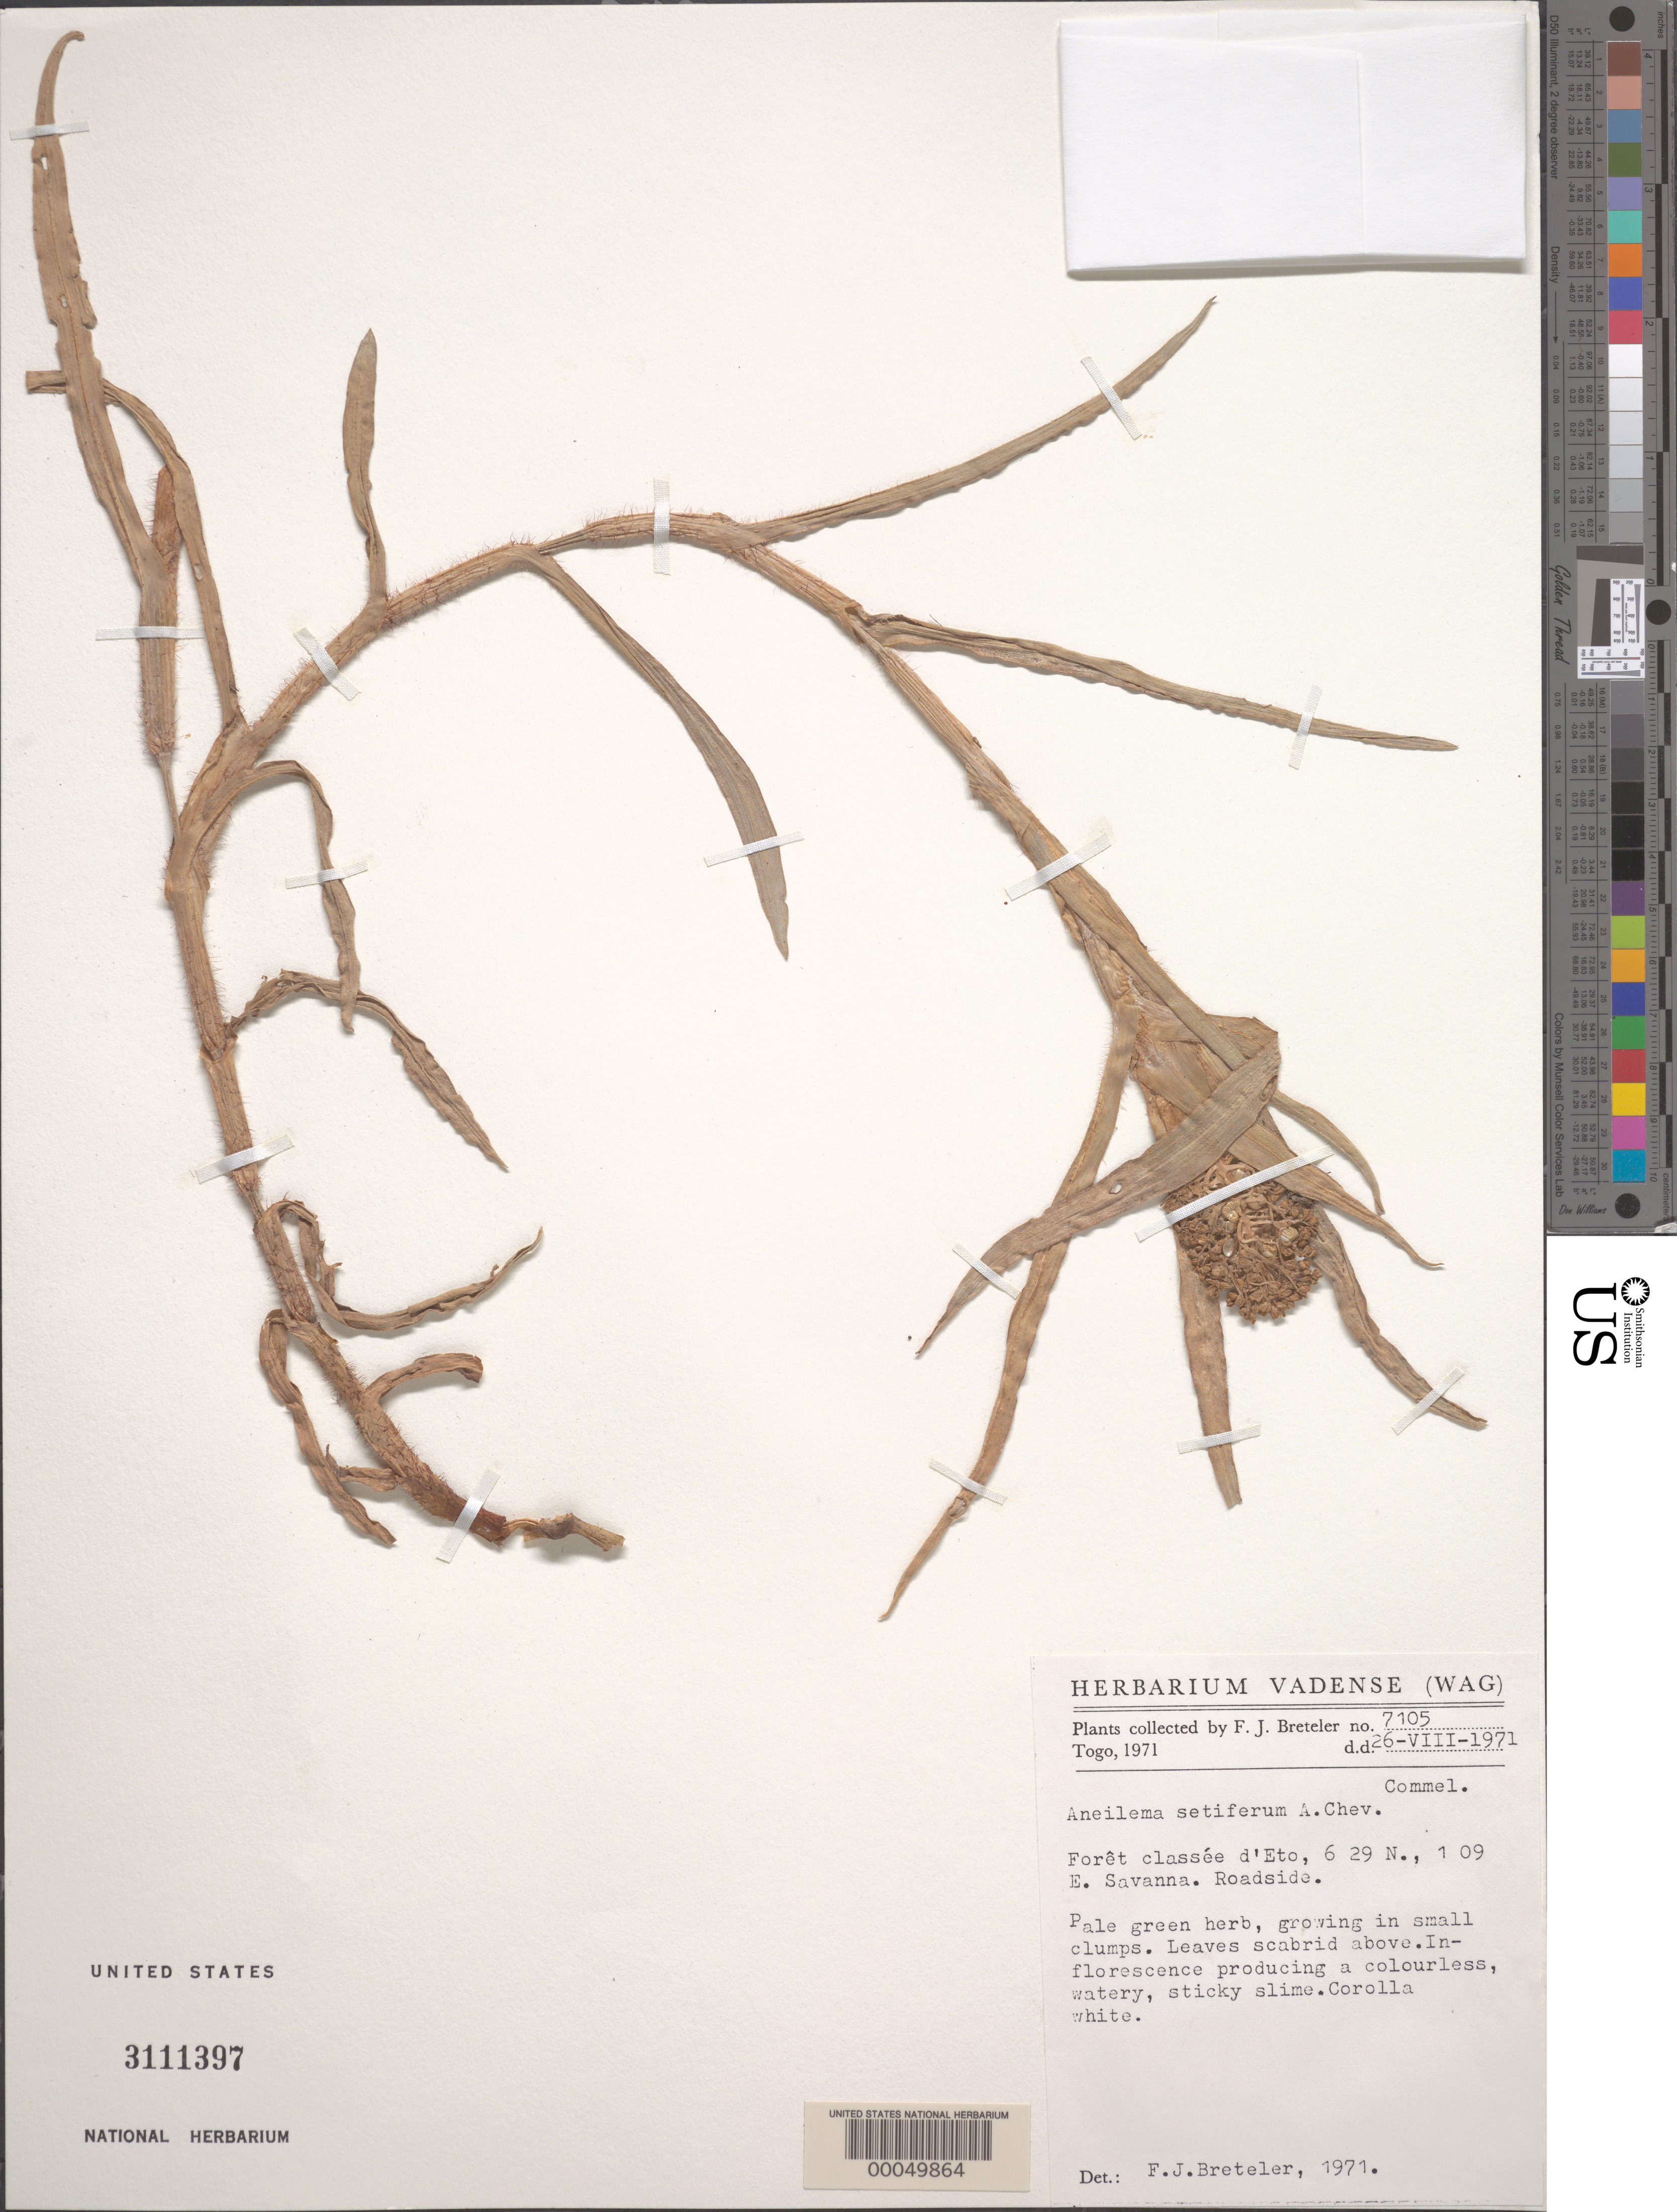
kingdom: Plantae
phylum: Tracheophyta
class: Liliopsida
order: Commelinales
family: Commelinaceae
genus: Aneilema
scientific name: Aneilema setiferum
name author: A. Chev.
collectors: F. J. Breteler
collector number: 7105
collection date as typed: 26 Aug 1971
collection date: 1971-08-26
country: Togo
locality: Foret classee d'eto, e savanna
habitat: Roadside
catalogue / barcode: US 3111397